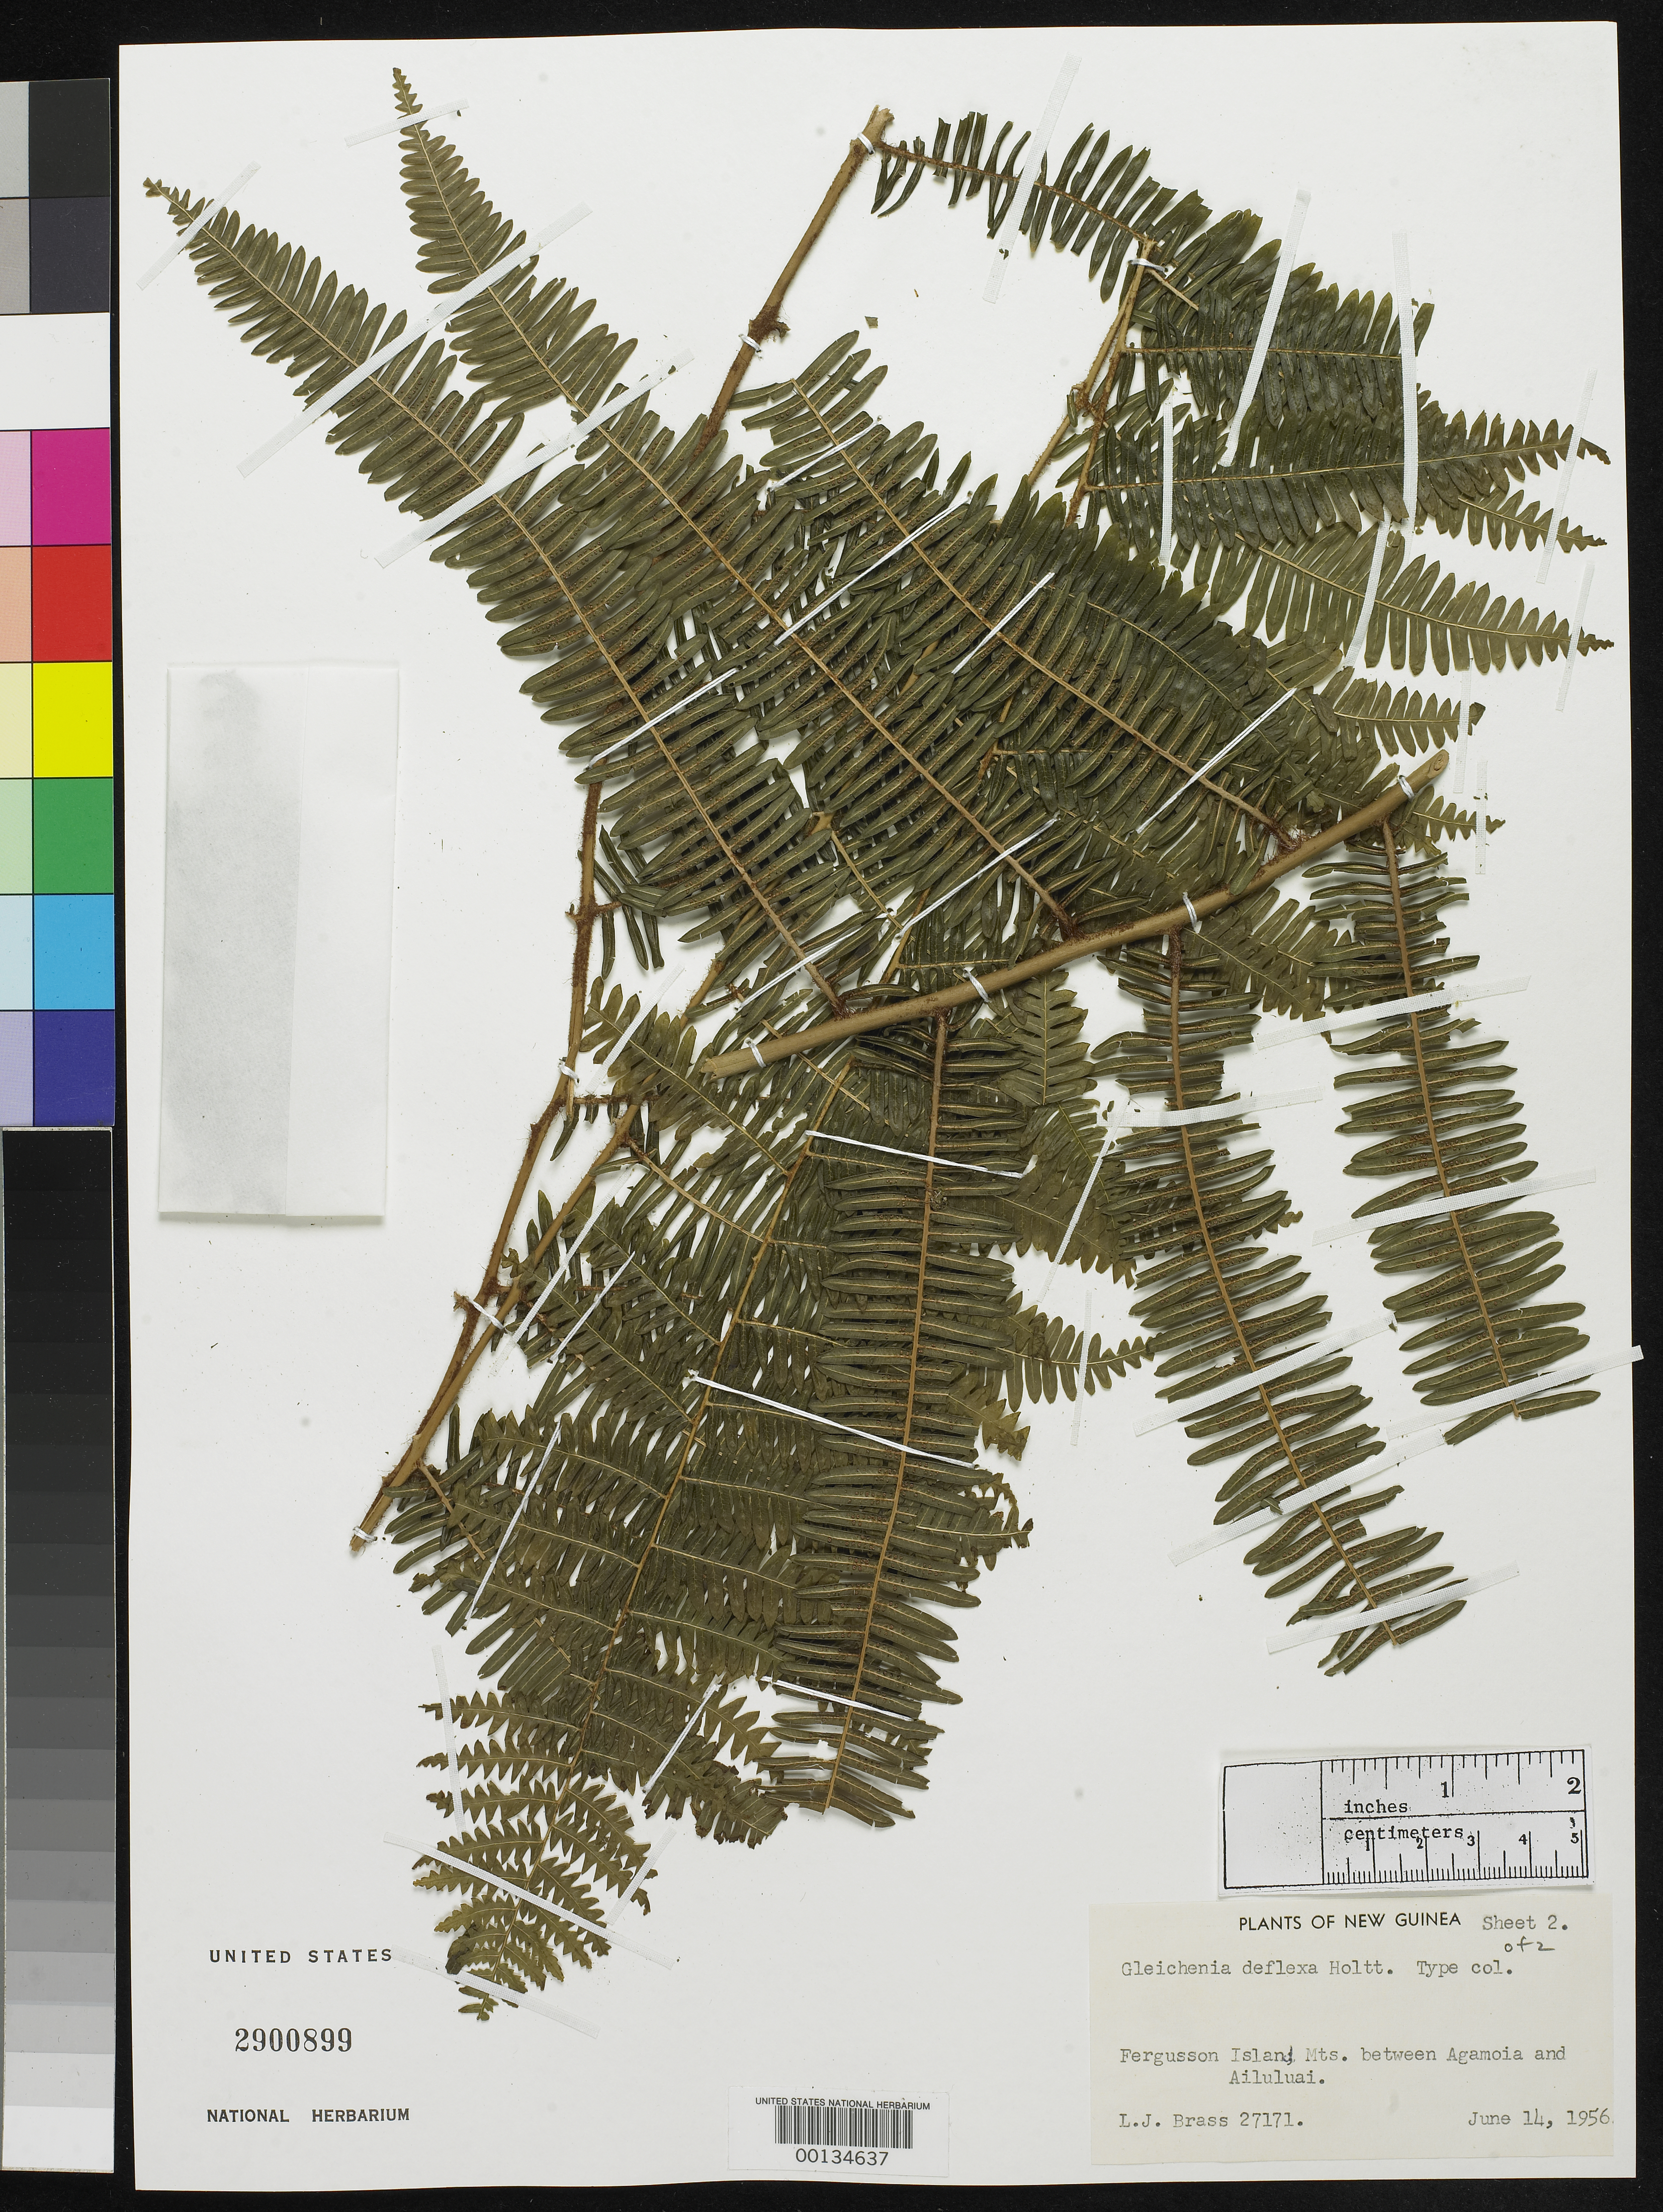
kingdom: Plantae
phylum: Tracheophyta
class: Polypodiopsida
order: Gleicheniales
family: Gleicheniaceae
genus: Gleichenia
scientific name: Gleichenia deflexa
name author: Holttum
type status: Isotype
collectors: L. J. Brass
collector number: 27171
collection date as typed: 14 Jun 1956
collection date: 1956-06-14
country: Papua New Guinea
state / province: Milne Bay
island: Fergusson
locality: Mountains between Agamoia and Ailuluai.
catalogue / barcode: US 2900899